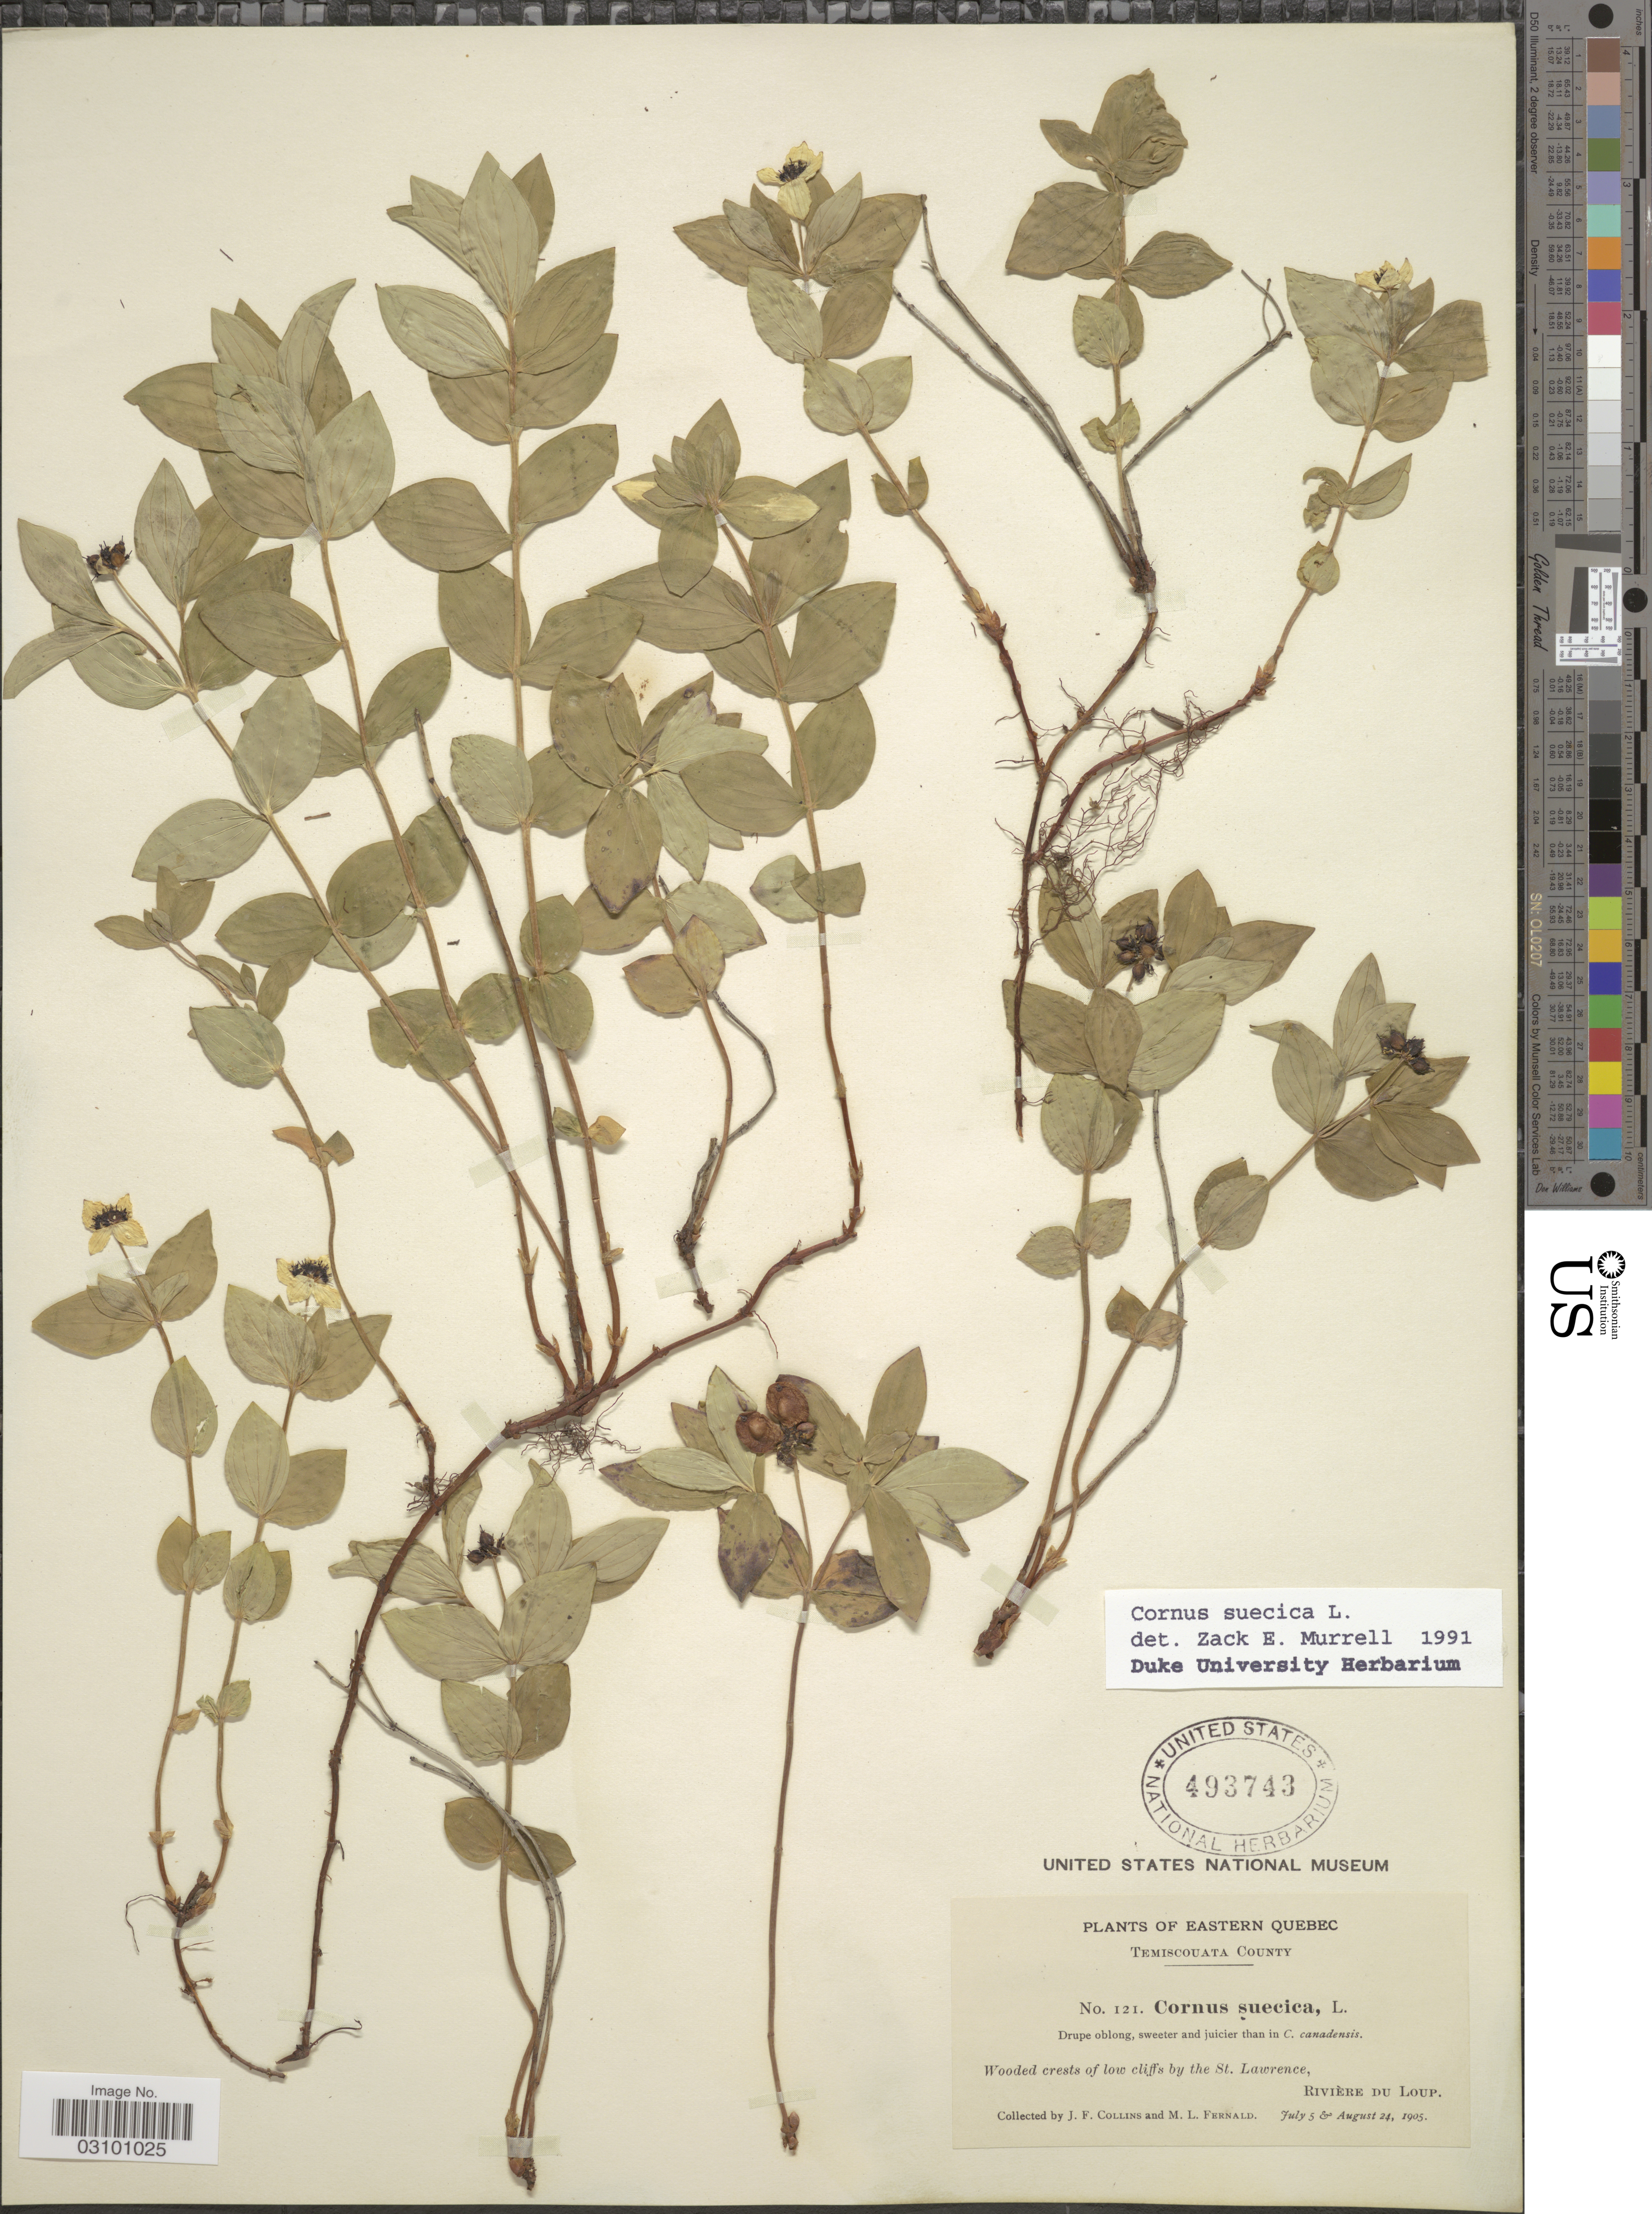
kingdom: Plantae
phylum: Tracheophyta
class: Magnoliopsida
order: Cornales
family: Cornaceae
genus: Cornus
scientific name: Cornus suecica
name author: L.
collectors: J. Collins & M. L. Fernald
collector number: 121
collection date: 1905-07-05/1905-08-24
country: Canada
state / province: Quebec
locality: Eastern Quebec. Temiscouata County. Wooded crests of low cliffs by the St. Lawrence, Rivière du Loup.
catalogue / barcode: US 493743